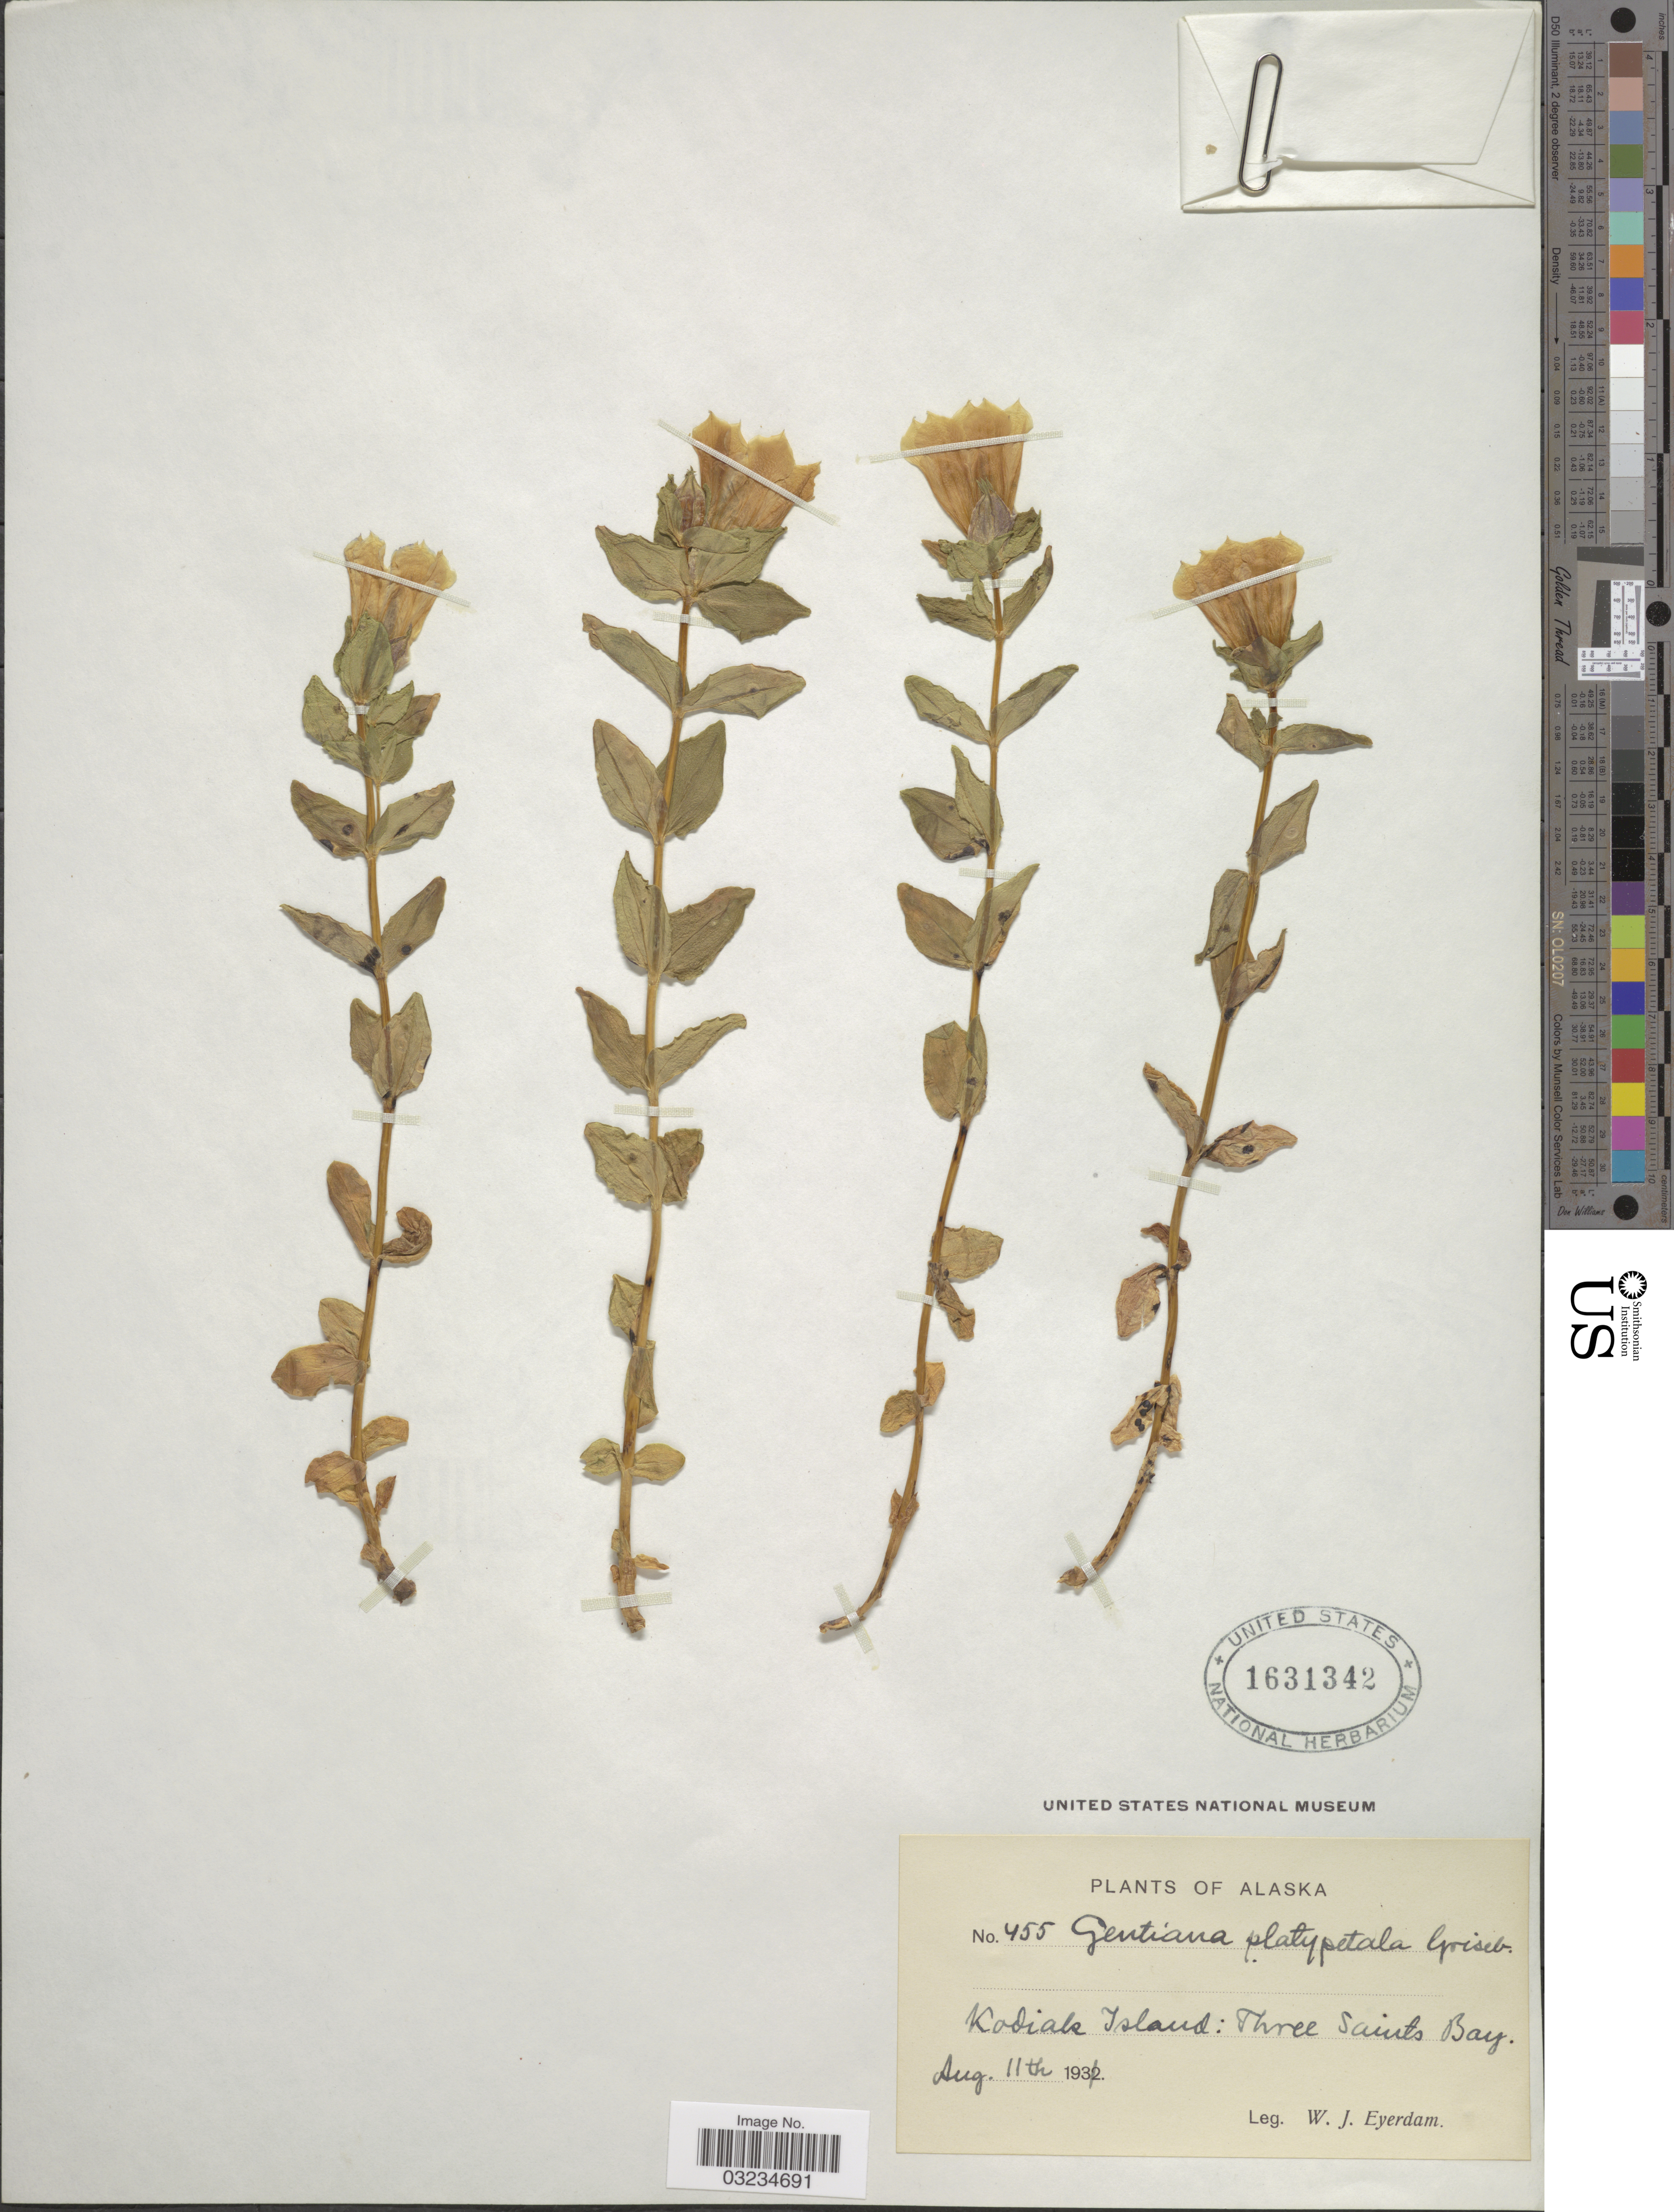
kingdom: Plantae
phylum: Tracheophyta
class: Magnoliopsida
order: Gentianales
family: Gentianaceae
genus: Gentiana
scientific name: Gentiana platypetala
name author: Griseb.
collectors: W. J. Eyerdam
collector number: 455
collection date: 1931-08-11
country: United States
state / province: Alaska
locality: Kodiak Island: Three Saints Bay.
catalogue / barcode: US 1631342